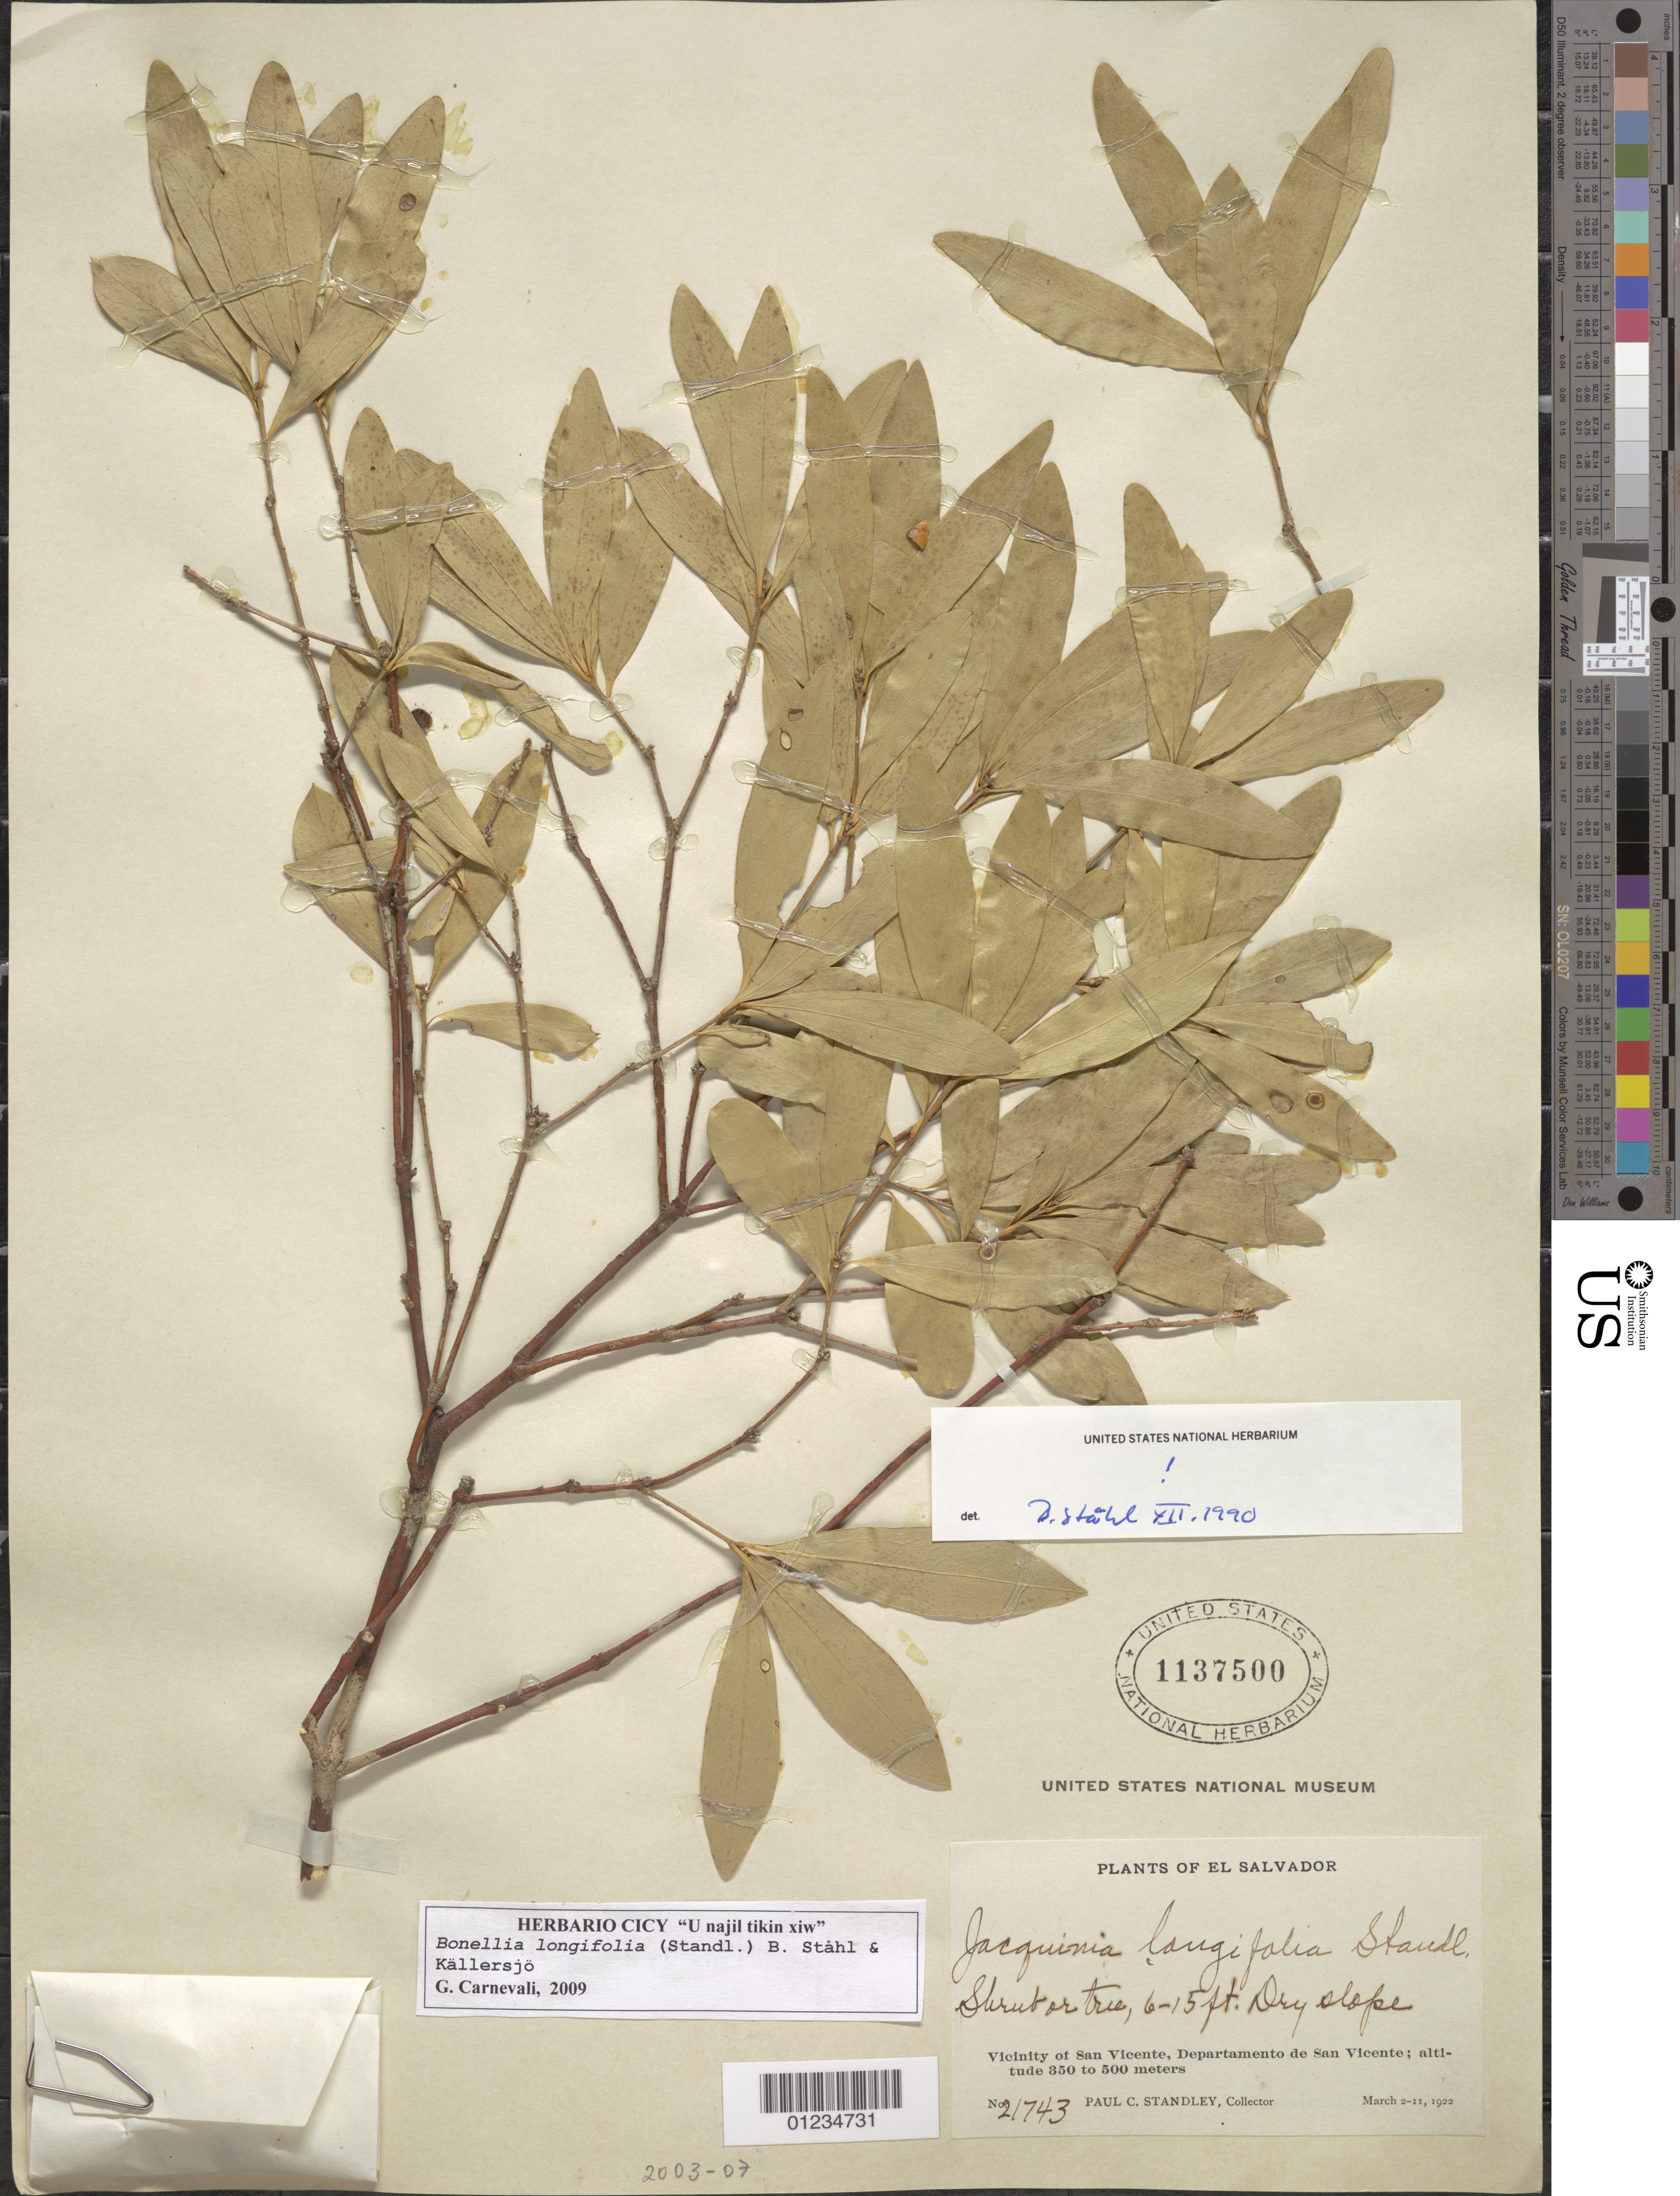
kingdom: Plantae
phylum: Tracheophyta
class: Magnoliopsida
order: Ericales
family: Primulaceae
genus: Bonellia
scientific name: Bonellia longifolia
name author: (Standl.) B. Ståhl & Källersjö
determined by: Fernandez-Concha, Germán Carnevali, (CICY)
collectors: P. C. Standley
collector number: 21743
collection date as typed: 02 Mar 1922 to 11 Mar 1922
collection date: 1922-03-02/1922-03-11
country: El Salvador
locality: Departmento de San Vicente, vicinity of San Vicente.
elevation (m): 350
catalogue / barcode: US 1137500